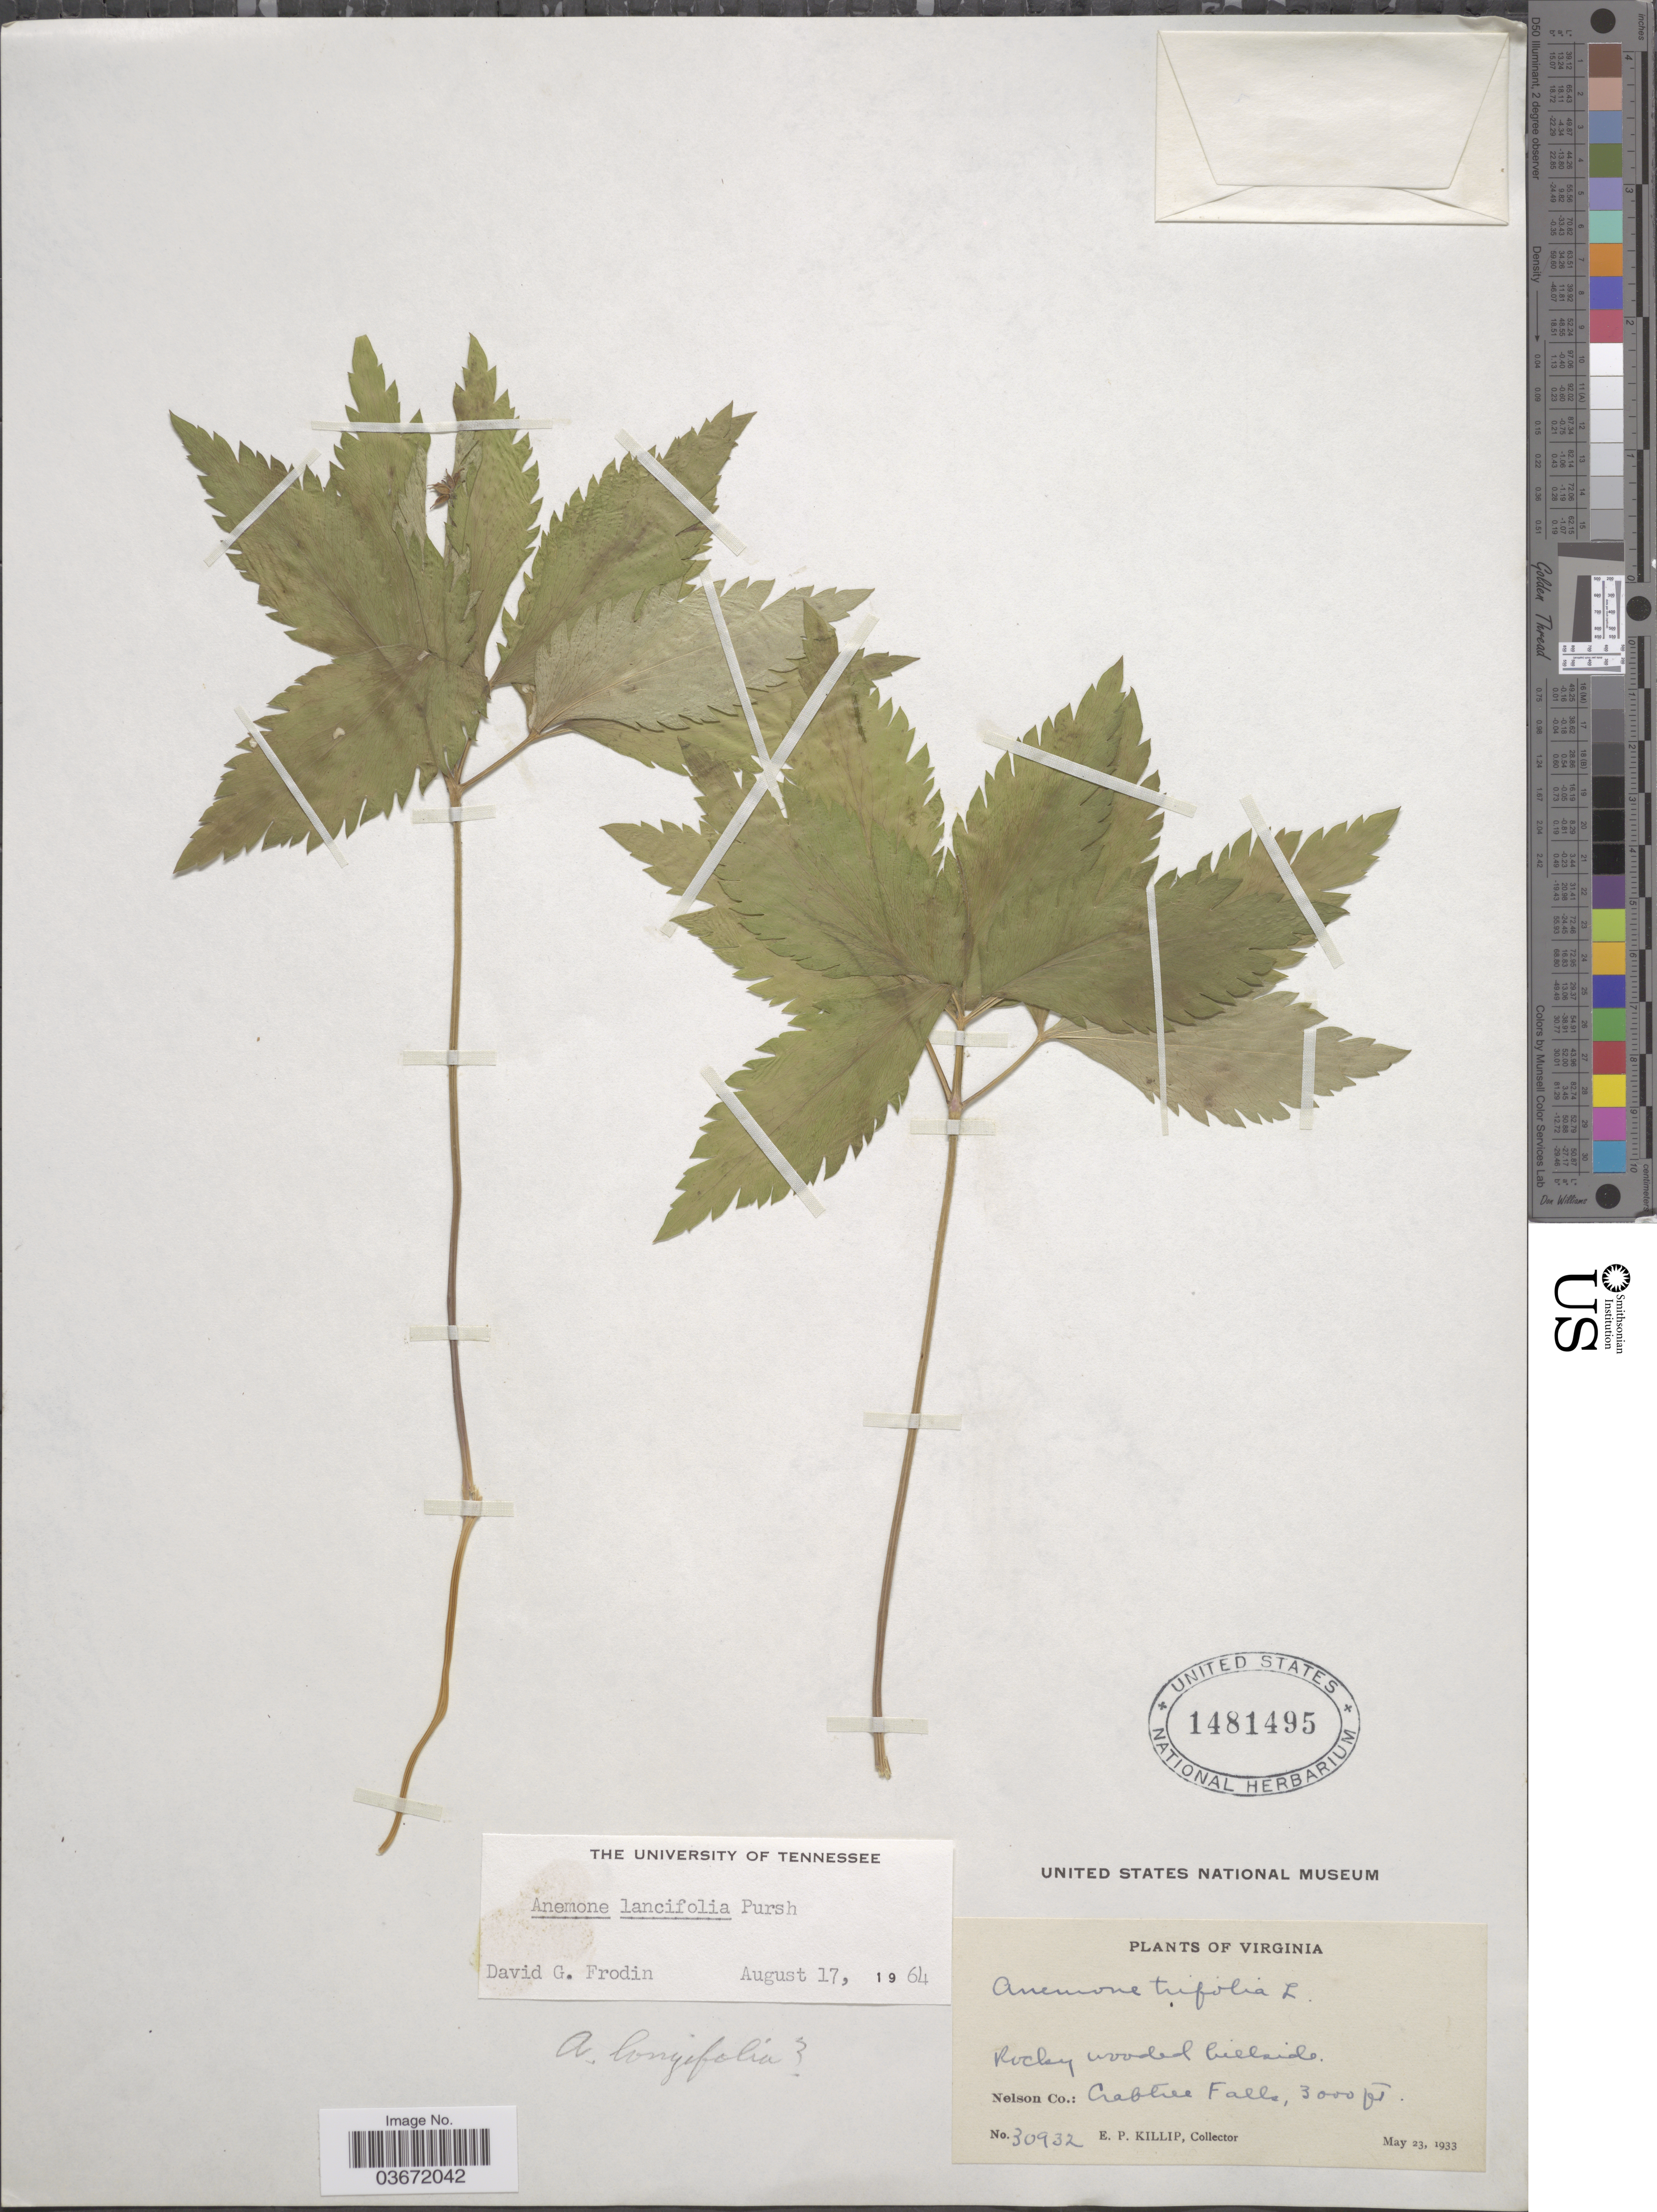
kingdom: Plantae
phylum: Tracheophyta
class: Magnoliopsida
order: Ranunculales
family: Ranunculaceae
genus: Anemone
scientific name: Anemone lancifolia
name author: Pursh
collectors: E. P. Killip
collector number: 30932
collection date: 1923-05-23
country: United States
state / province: Virginia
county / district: Nelson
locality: Nelson Co.: Crabtree Falls.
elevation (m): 914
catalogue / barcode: US 1481495